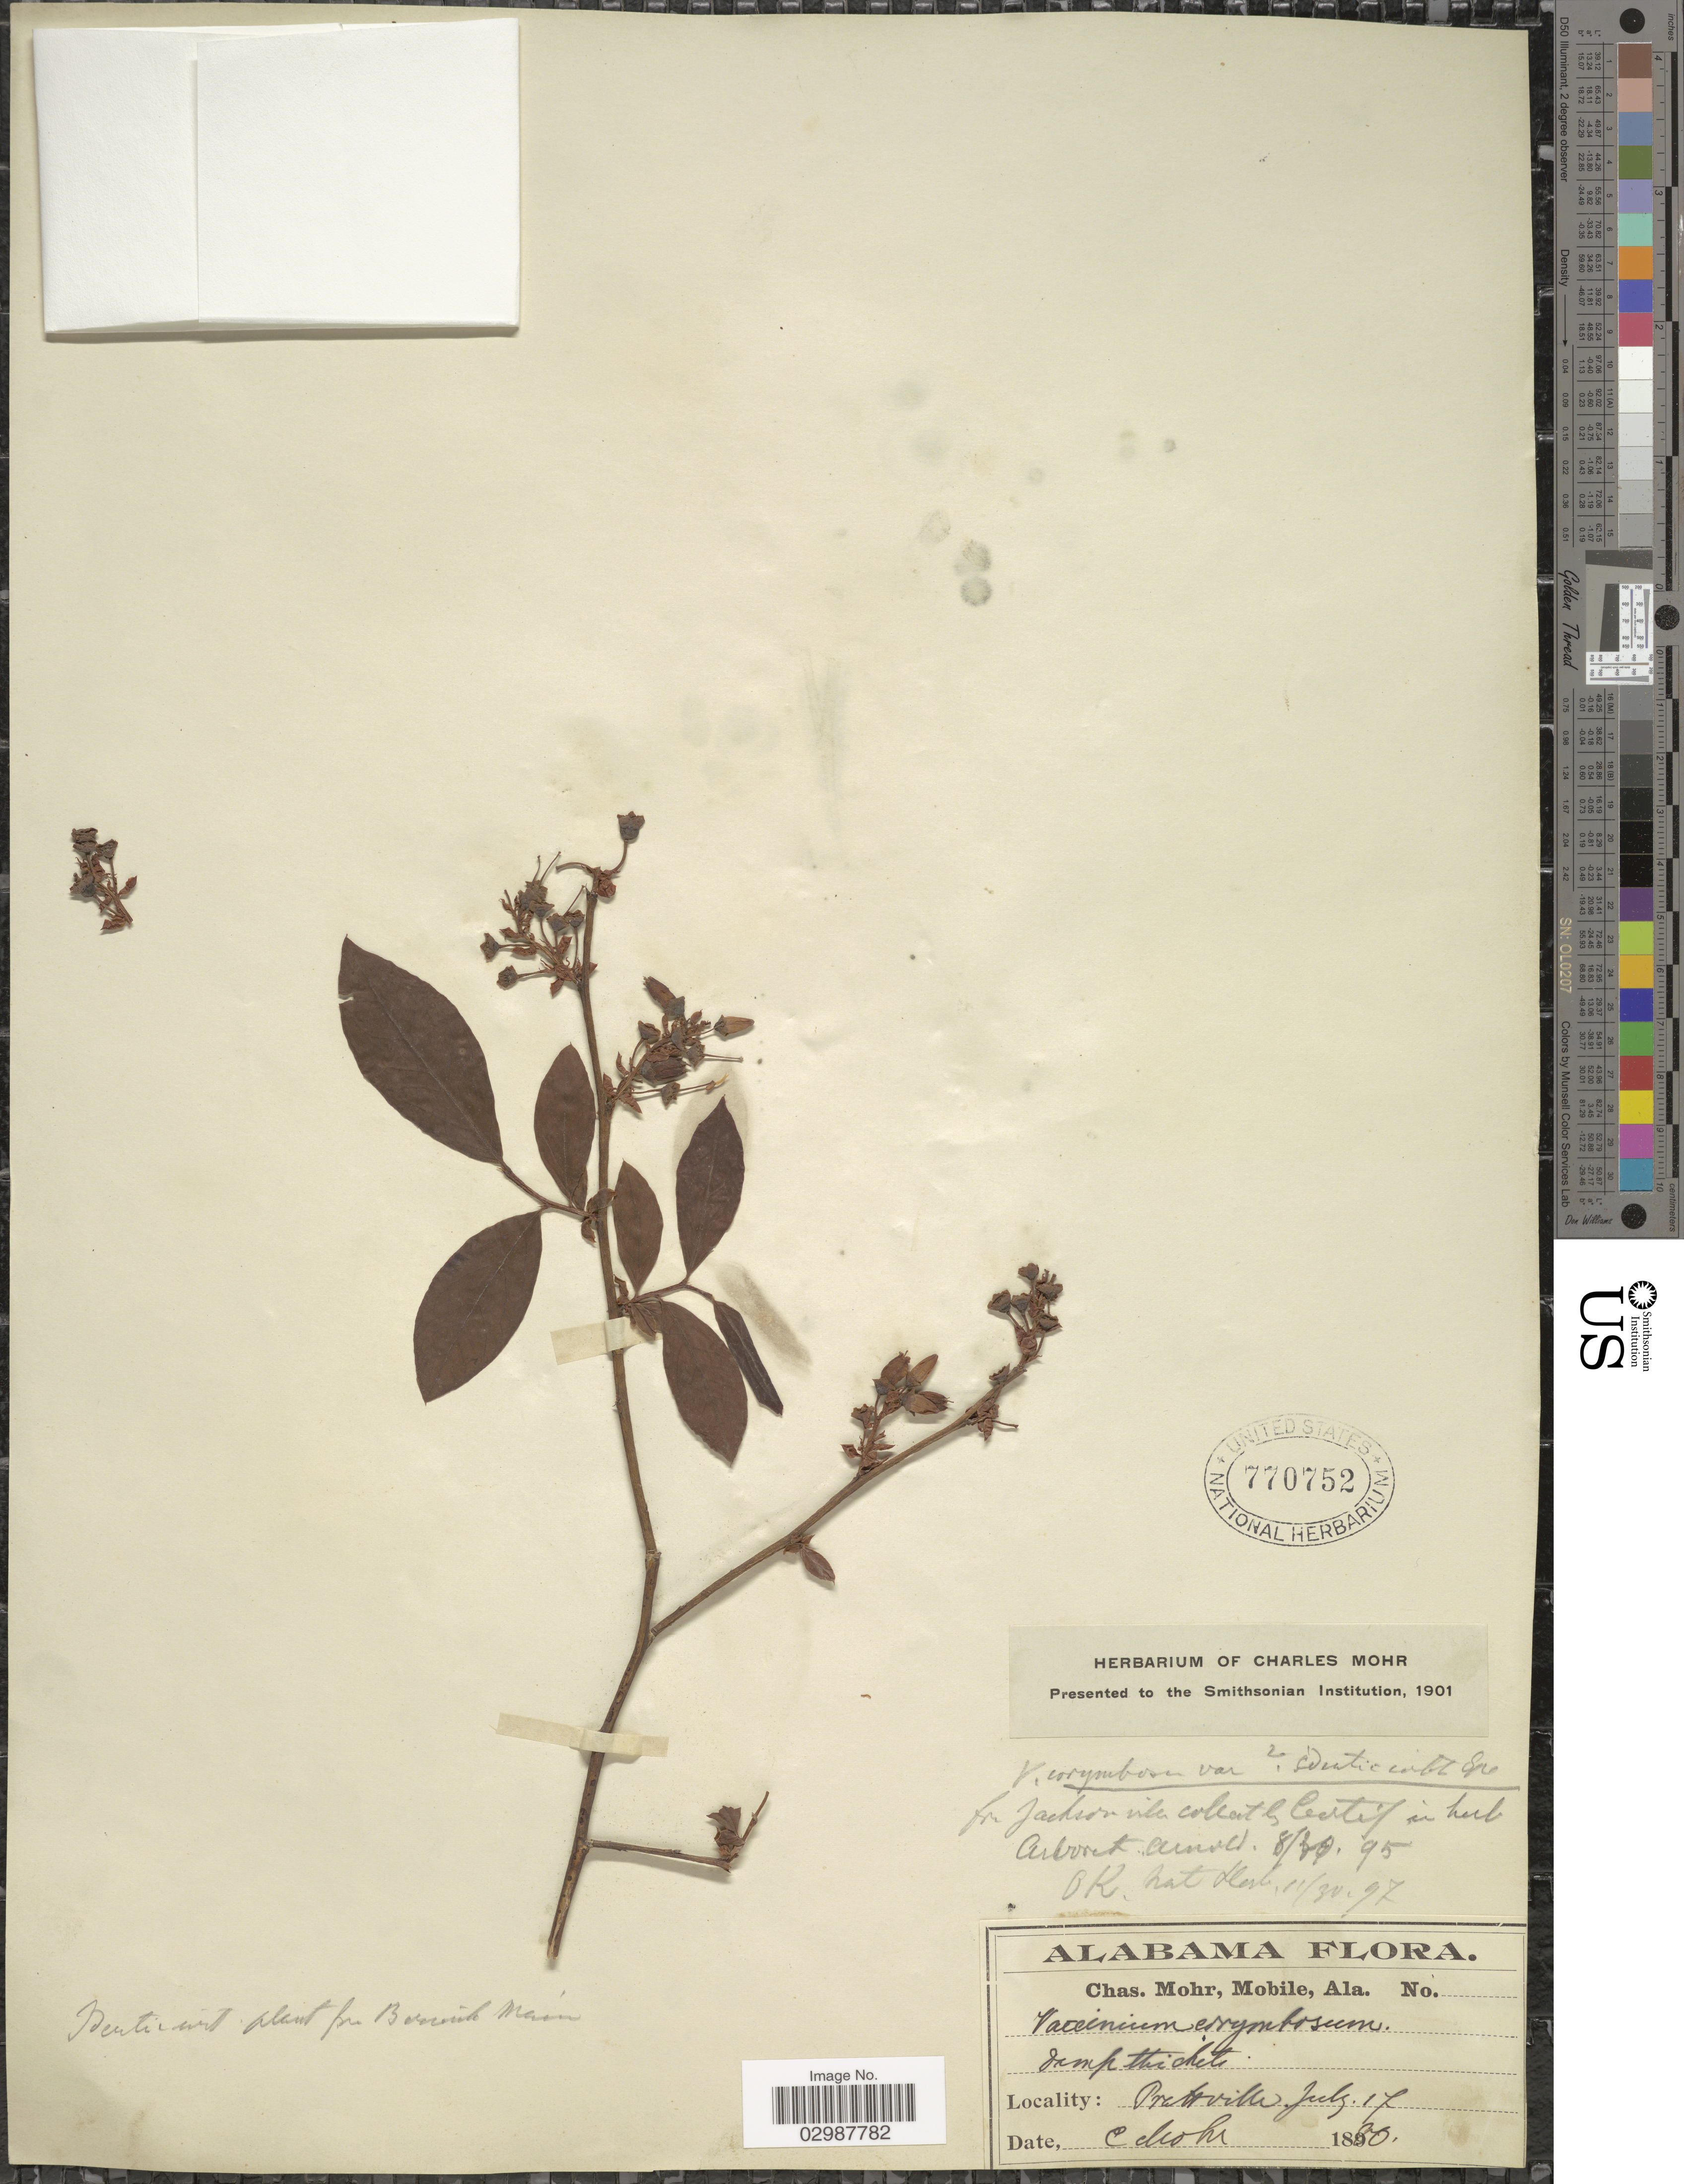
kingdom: Plantae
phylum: Tracheophyta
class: Magnoliopsida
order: Ericales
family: Ericaceae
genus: Vaccinium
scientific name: Vaccinium corymbosum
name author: L.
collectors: Mohr, C. T. (herbarium)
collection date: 1880-07-17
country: United States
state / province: Alabama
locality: Prattville.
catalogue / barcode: US 770752